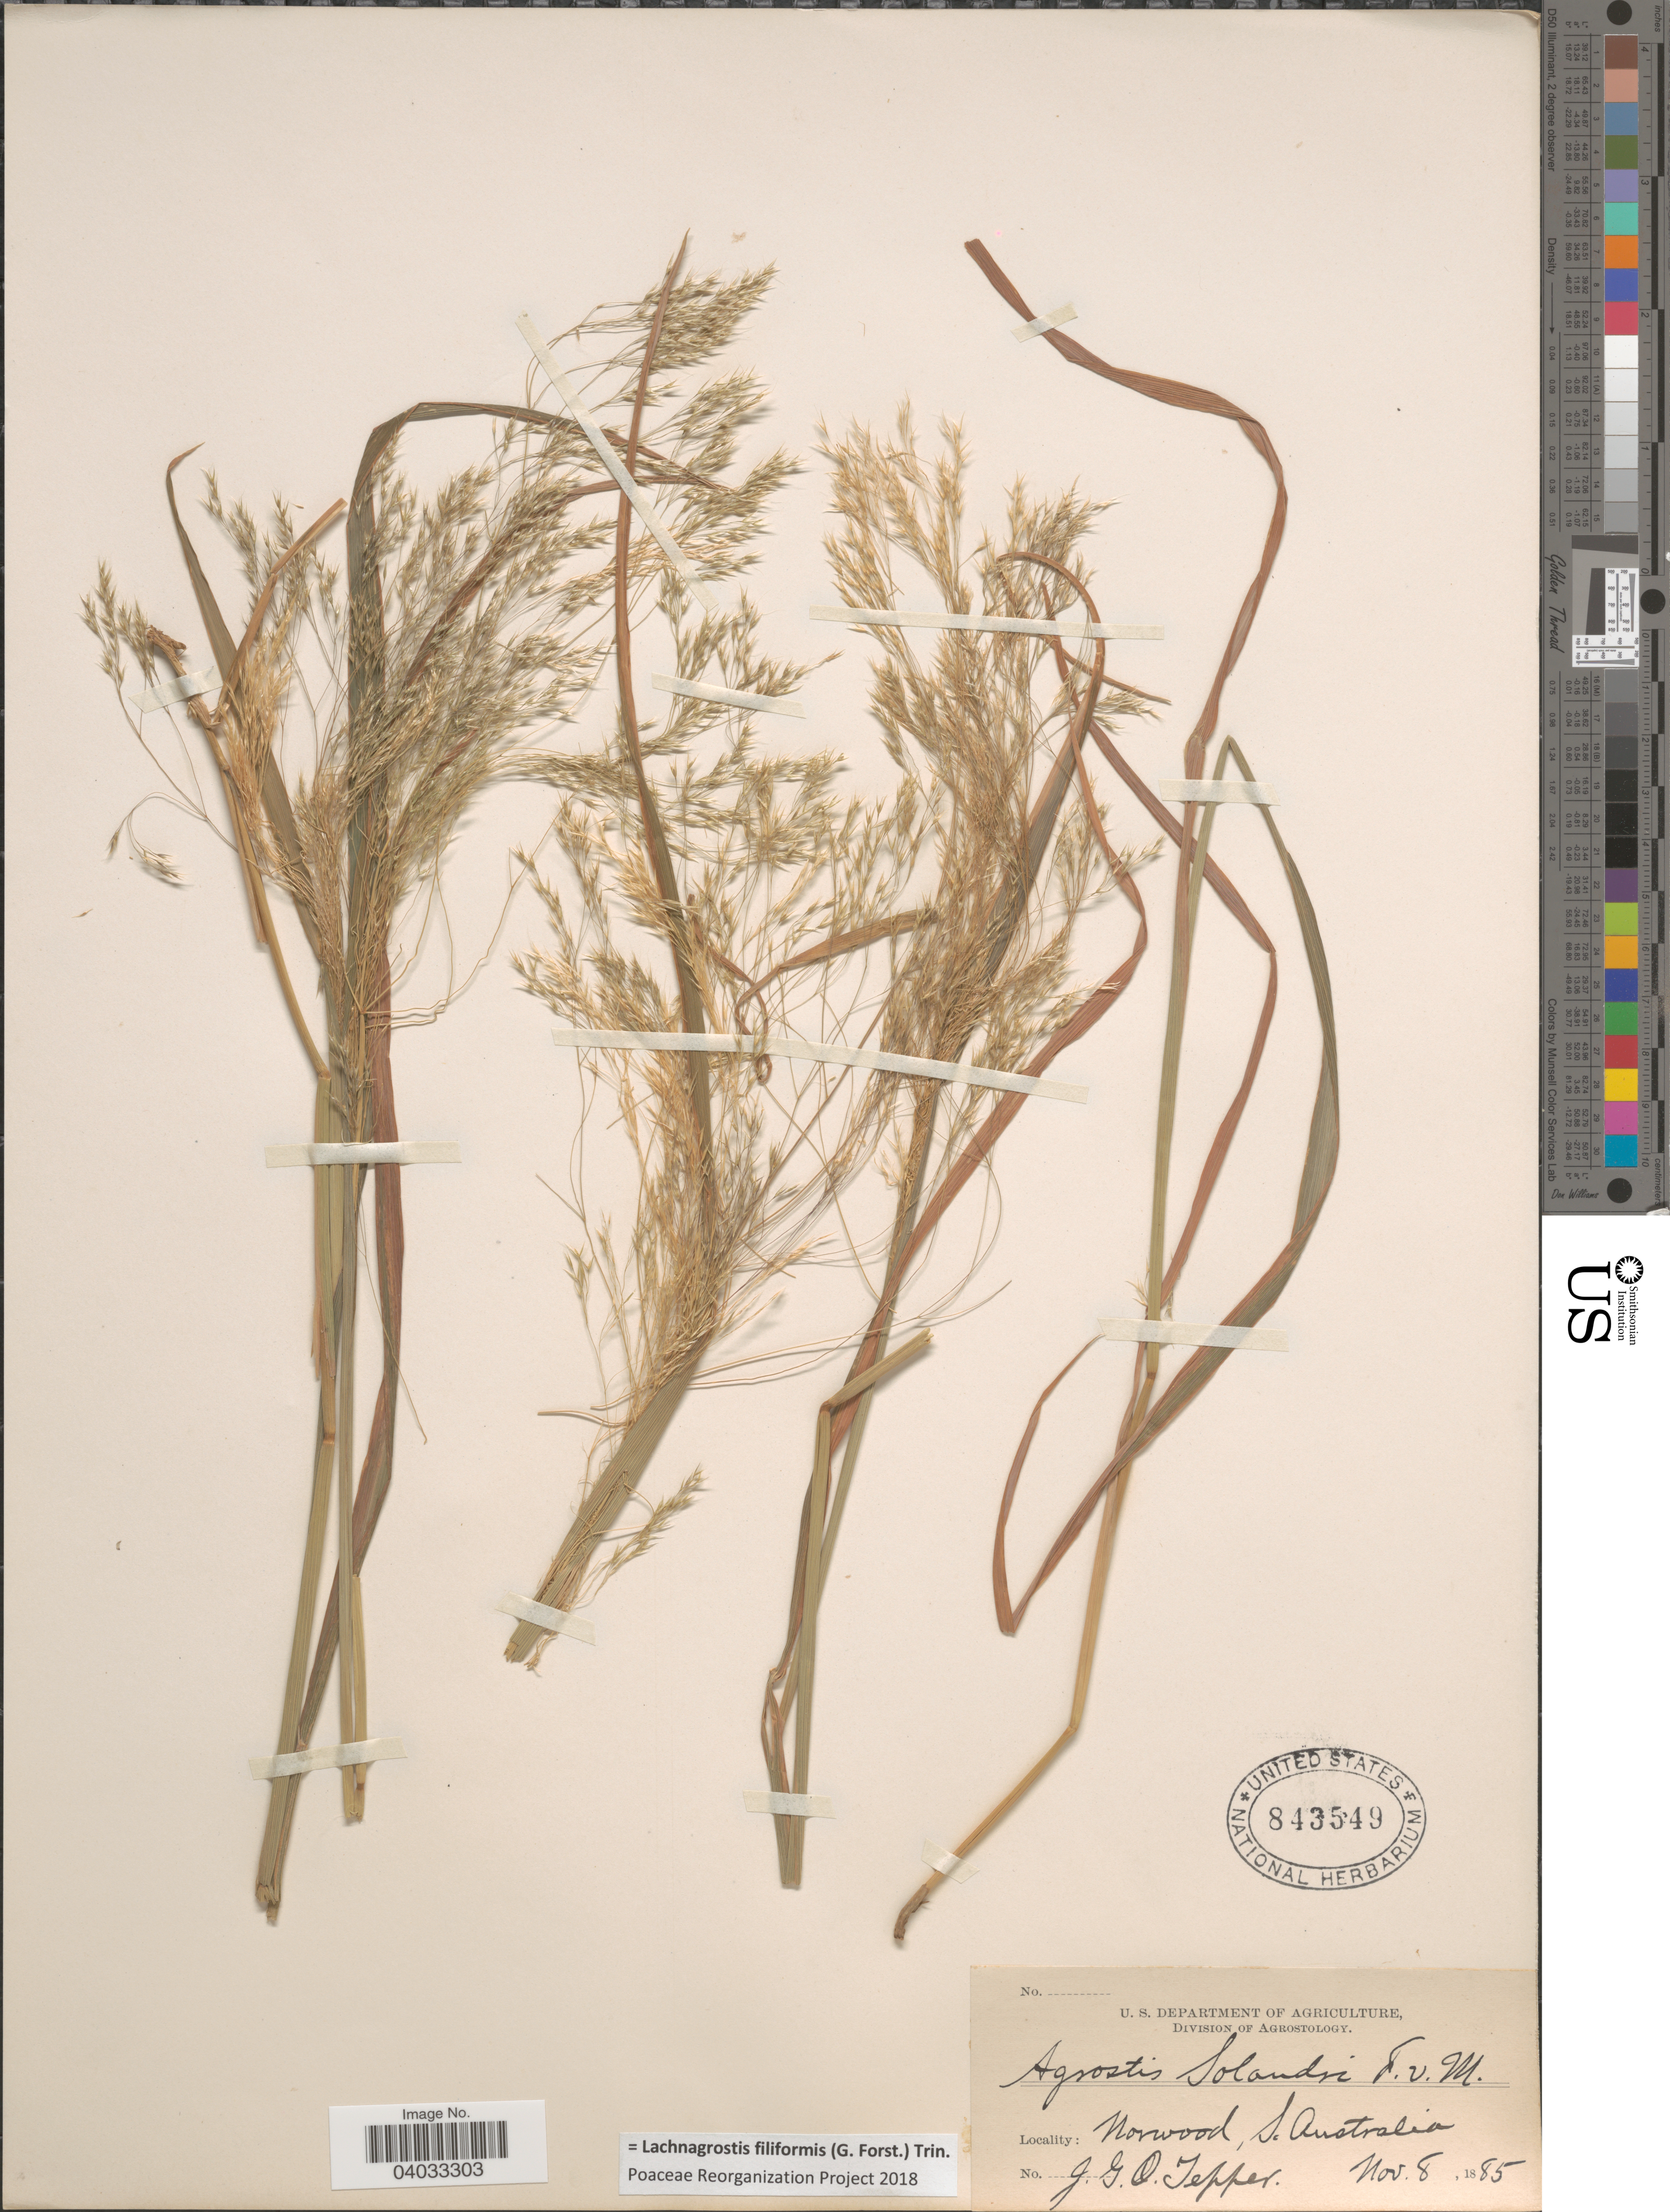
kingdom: Plantae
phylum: Tracheophyta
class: Liliopsida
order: Poales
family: Poaceae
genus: Lachnagrostis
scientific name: Lachnagrostis filiformis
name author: (J.R. Forst.) Trin.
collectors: J. Tepper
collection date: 1885-11-08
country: Australia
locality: Norwood, S. Australia.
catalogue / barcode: US 843549